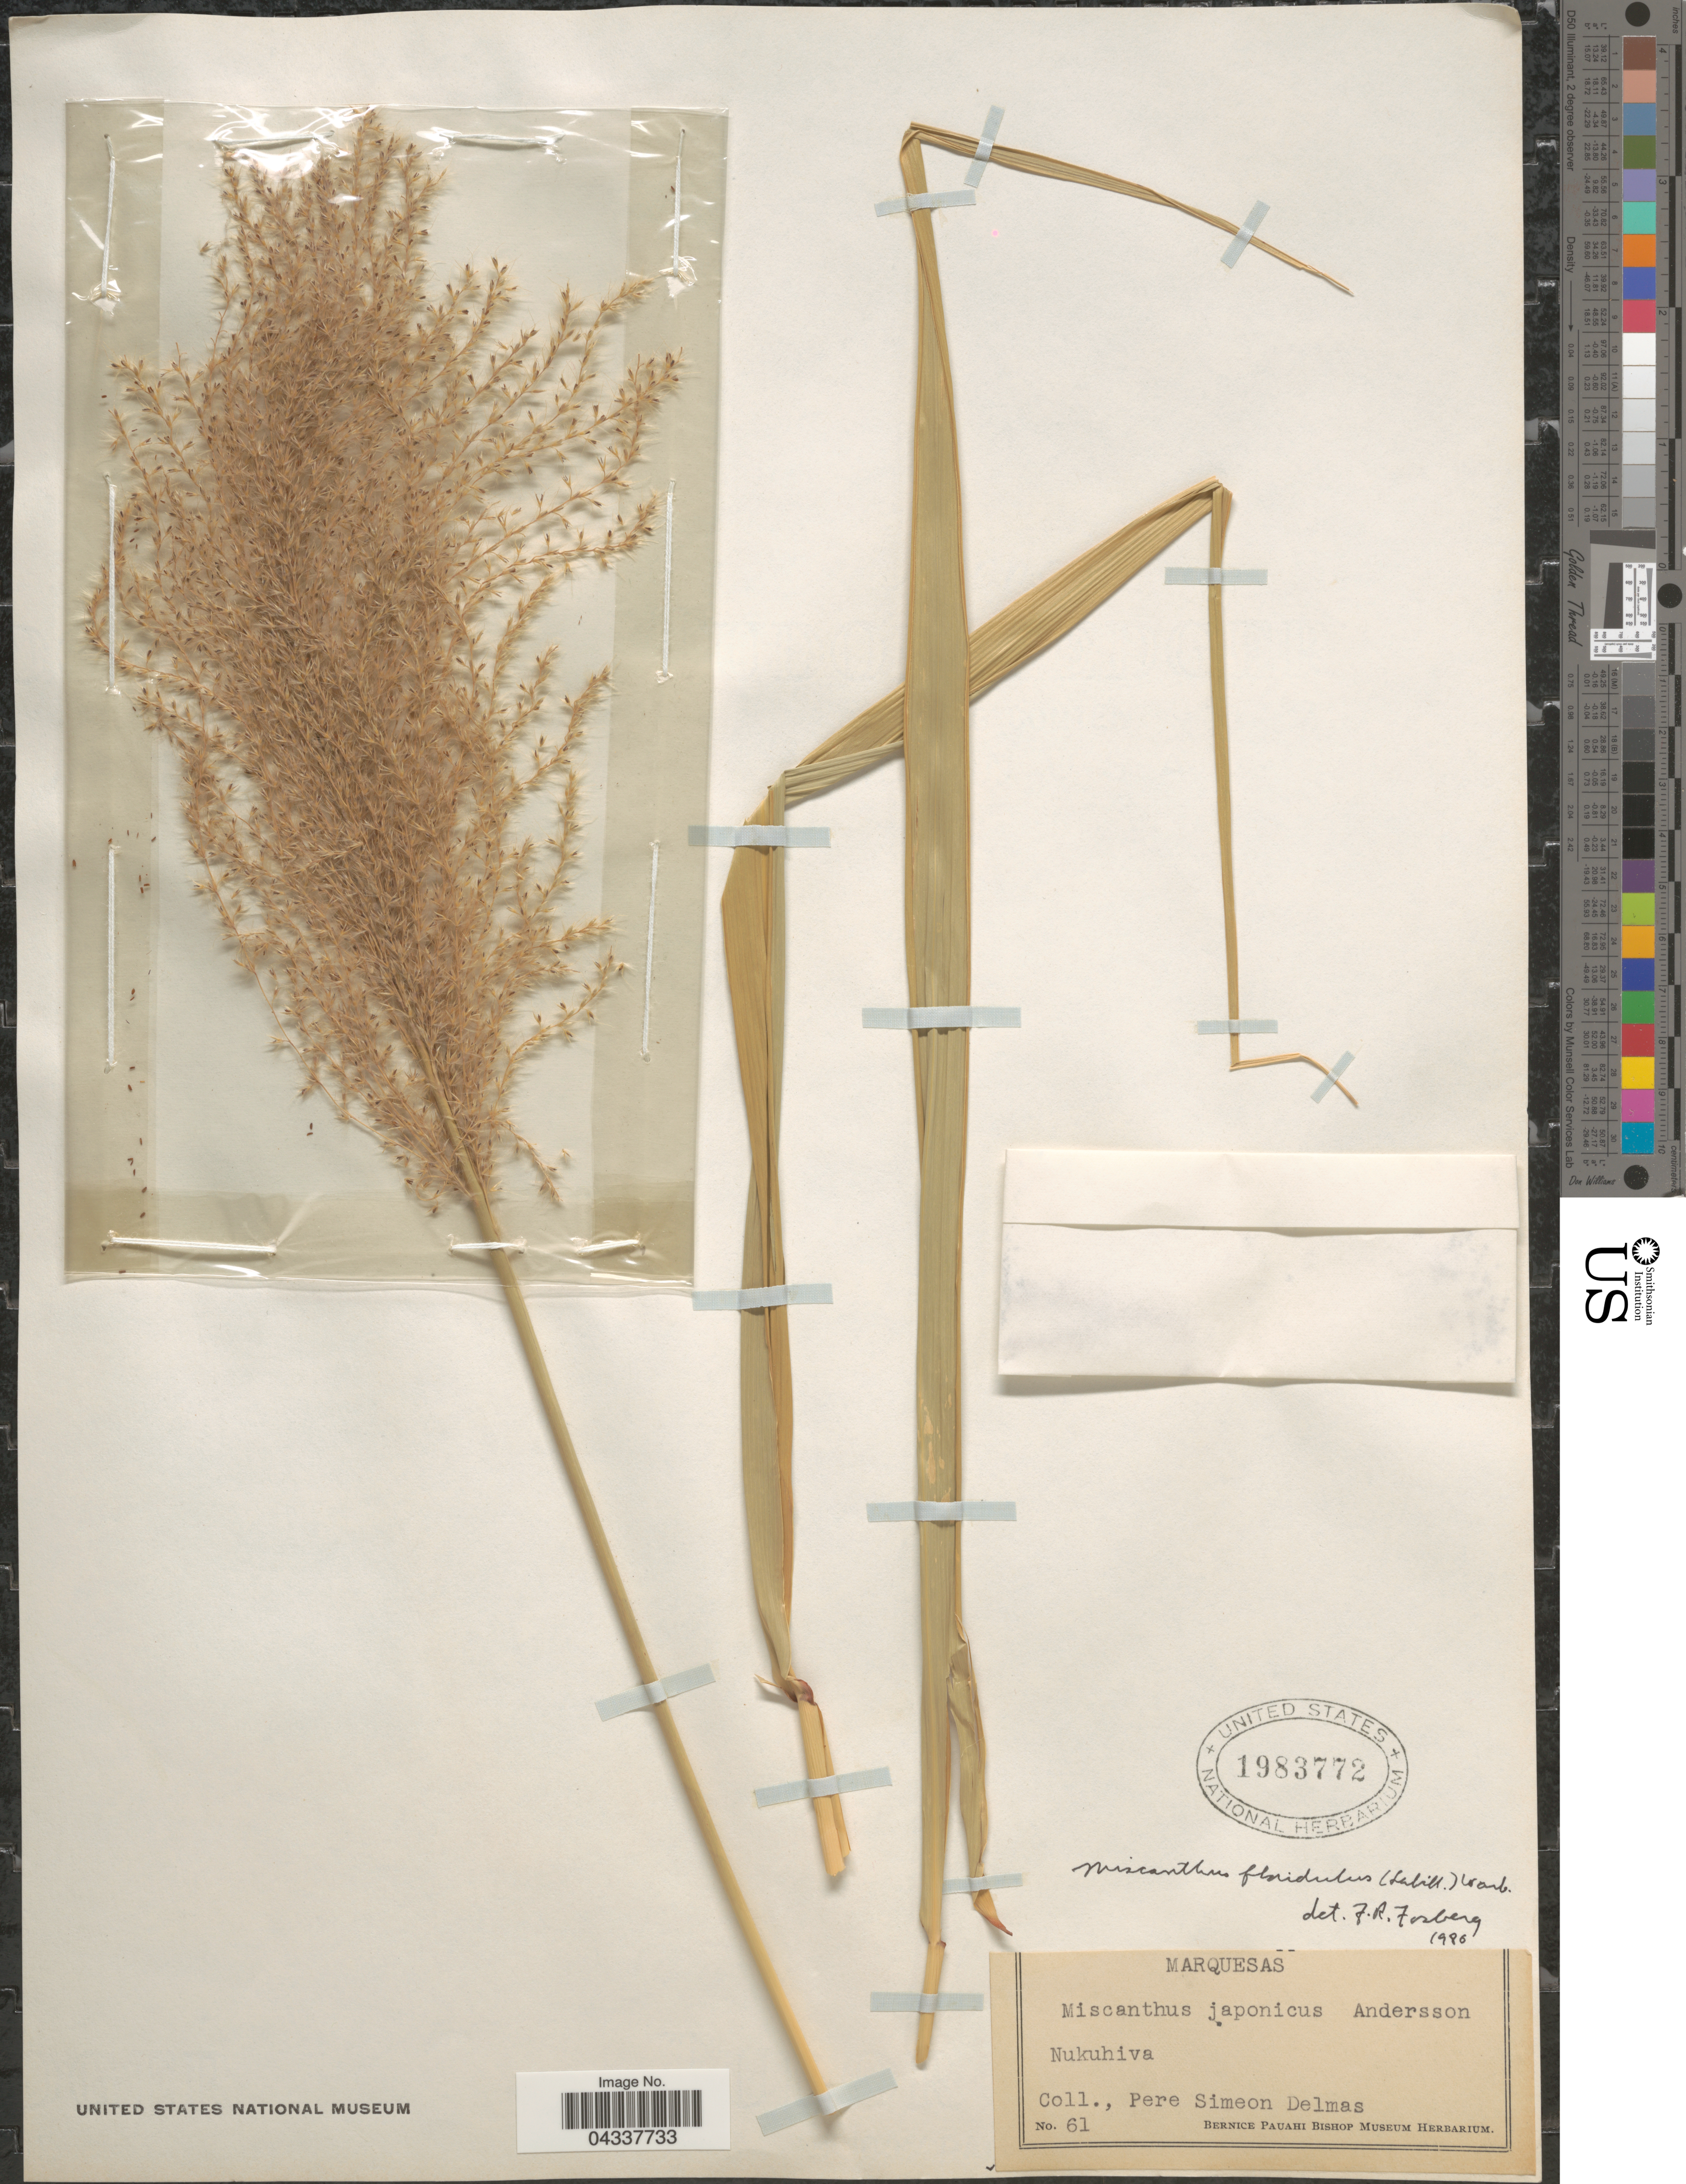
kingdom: Plantae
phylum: Tracheophyta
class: Liliopsida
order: Poales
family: Poaceae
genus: Miscanthus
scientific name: Miscanthus sinensis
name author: Andersson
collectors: P. Delmas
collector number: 61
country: French Polynesia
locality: Marquesas. Nukuhiva.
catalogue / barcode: US 1983772